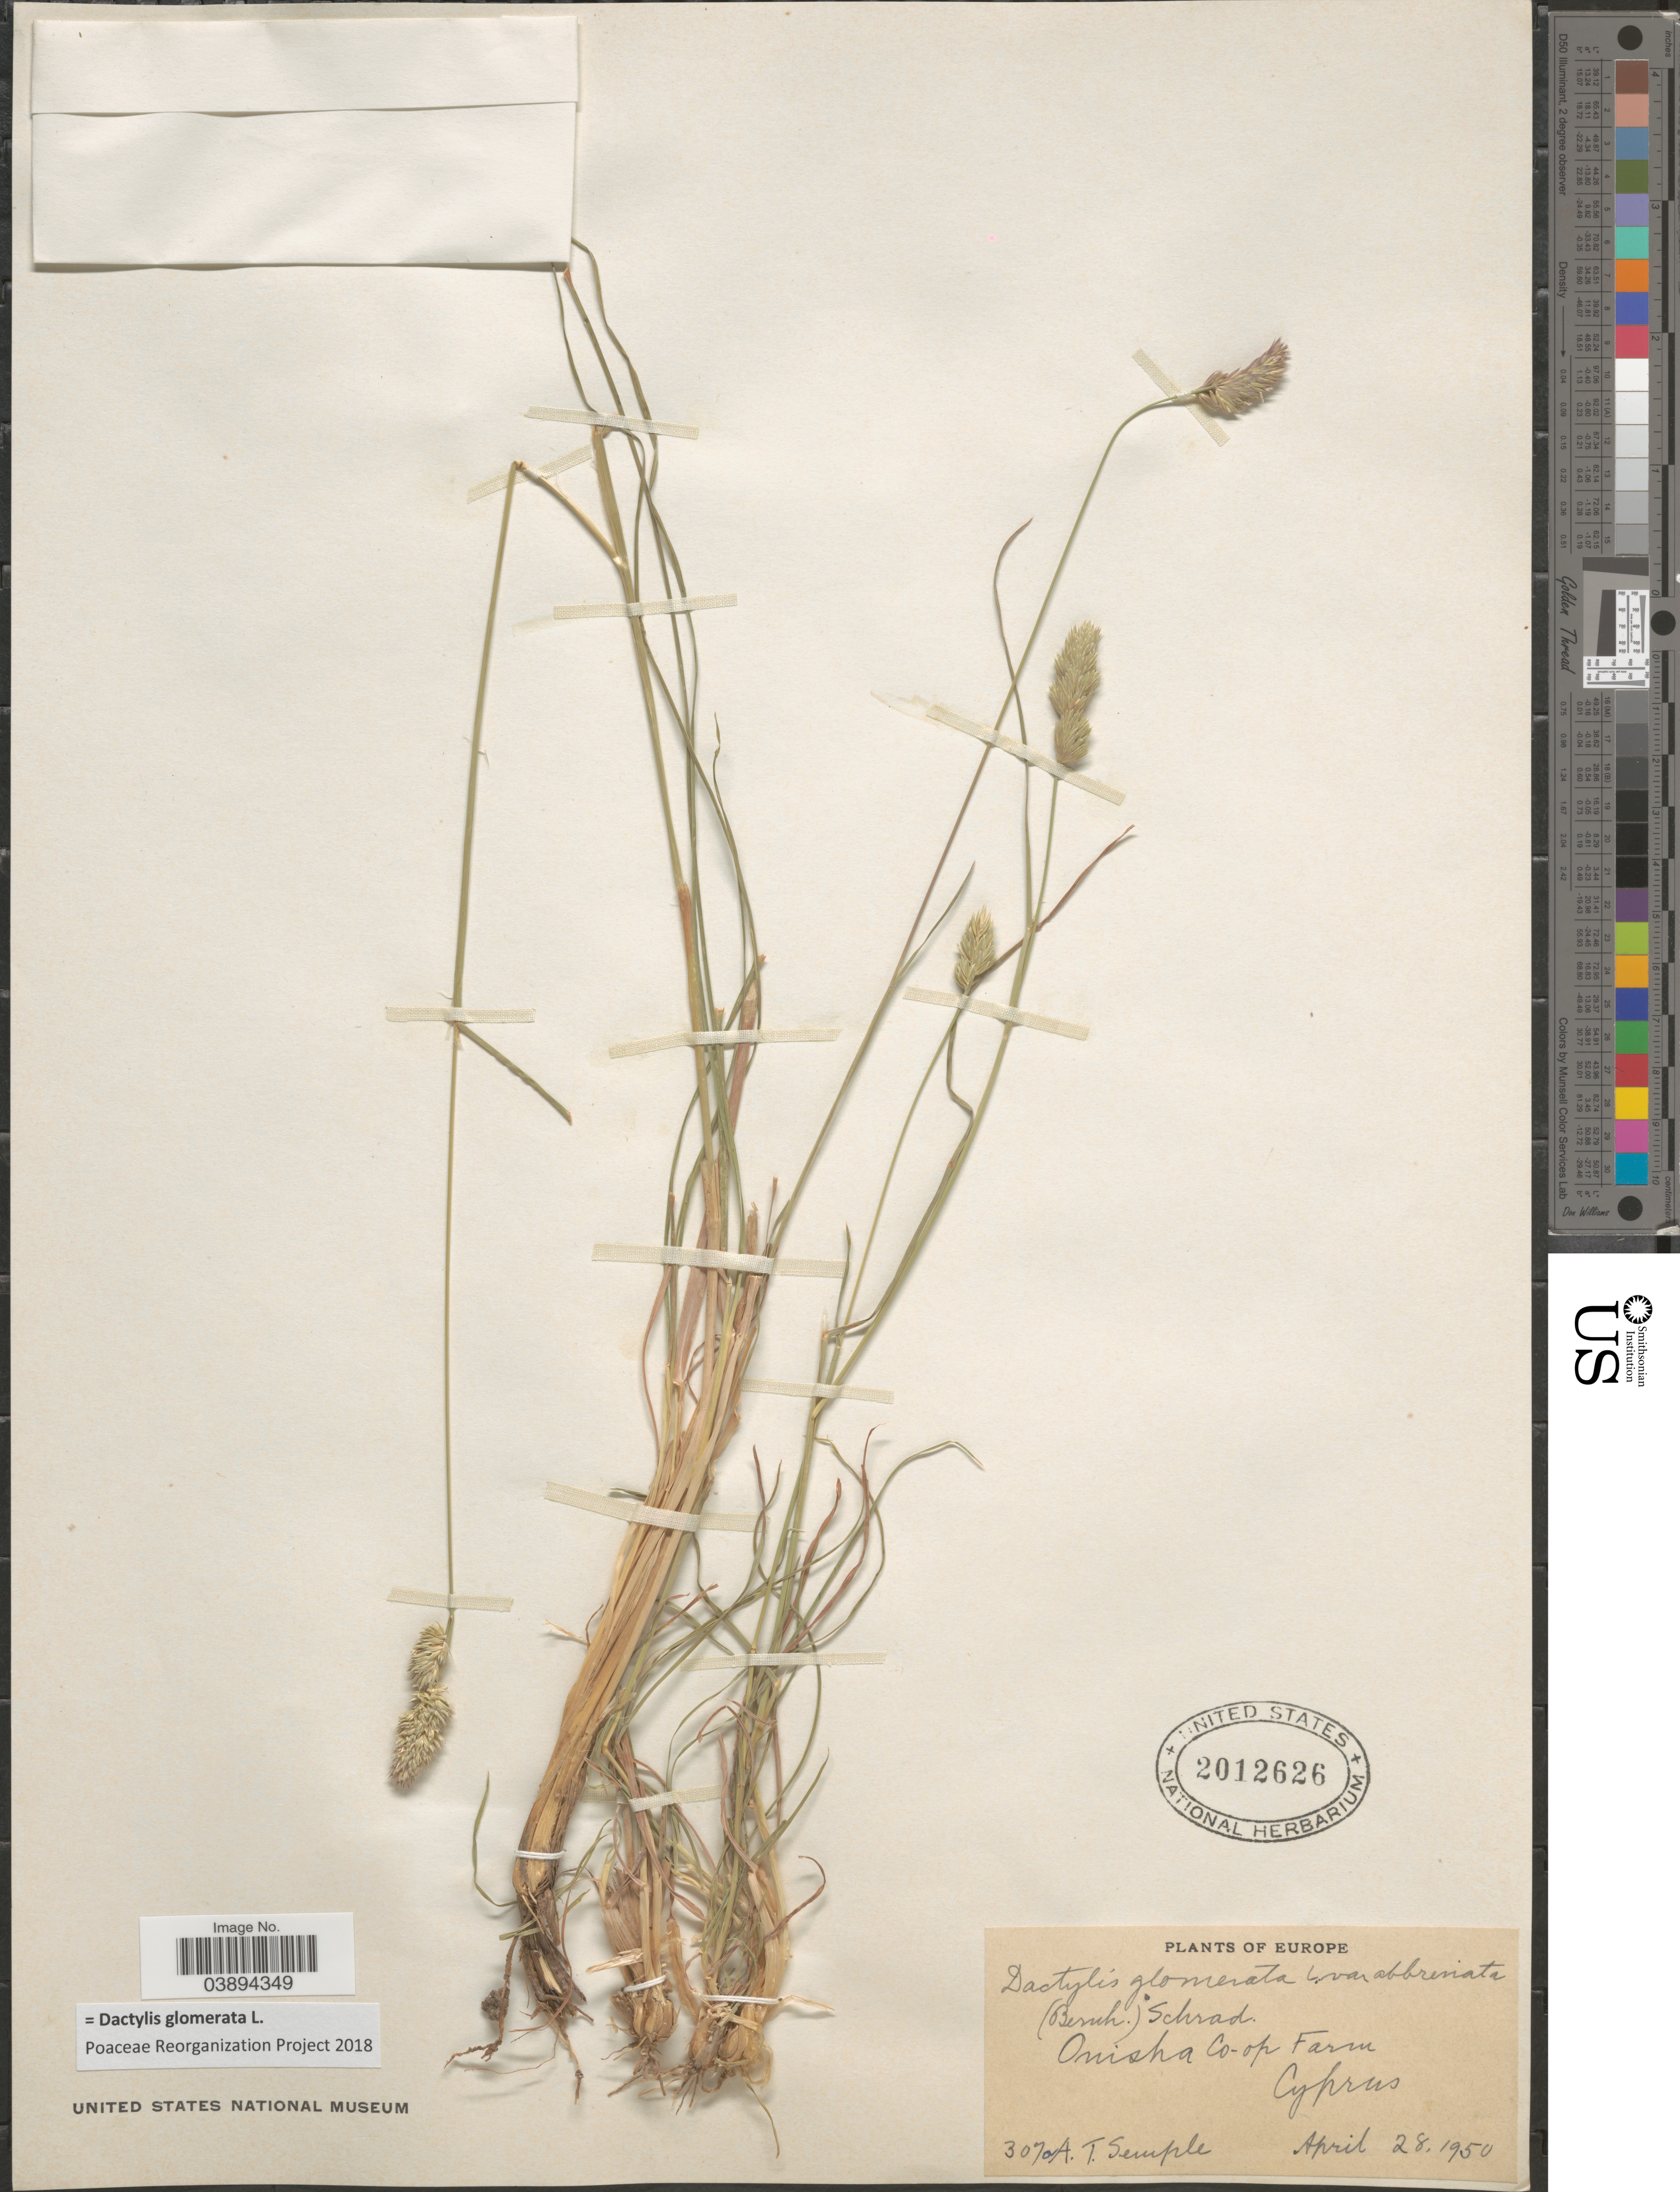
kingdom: Plantae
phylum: Tracheophyta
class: Liliopsida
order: Poales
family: Poaceae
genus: Dactylis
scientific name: Dactylis glomerata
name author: L.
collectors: A. Semple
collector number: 307a*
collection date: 1950-04-28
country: Cyprus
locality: Europe. Onisha Co-op Farm.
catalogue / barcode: US 2012626